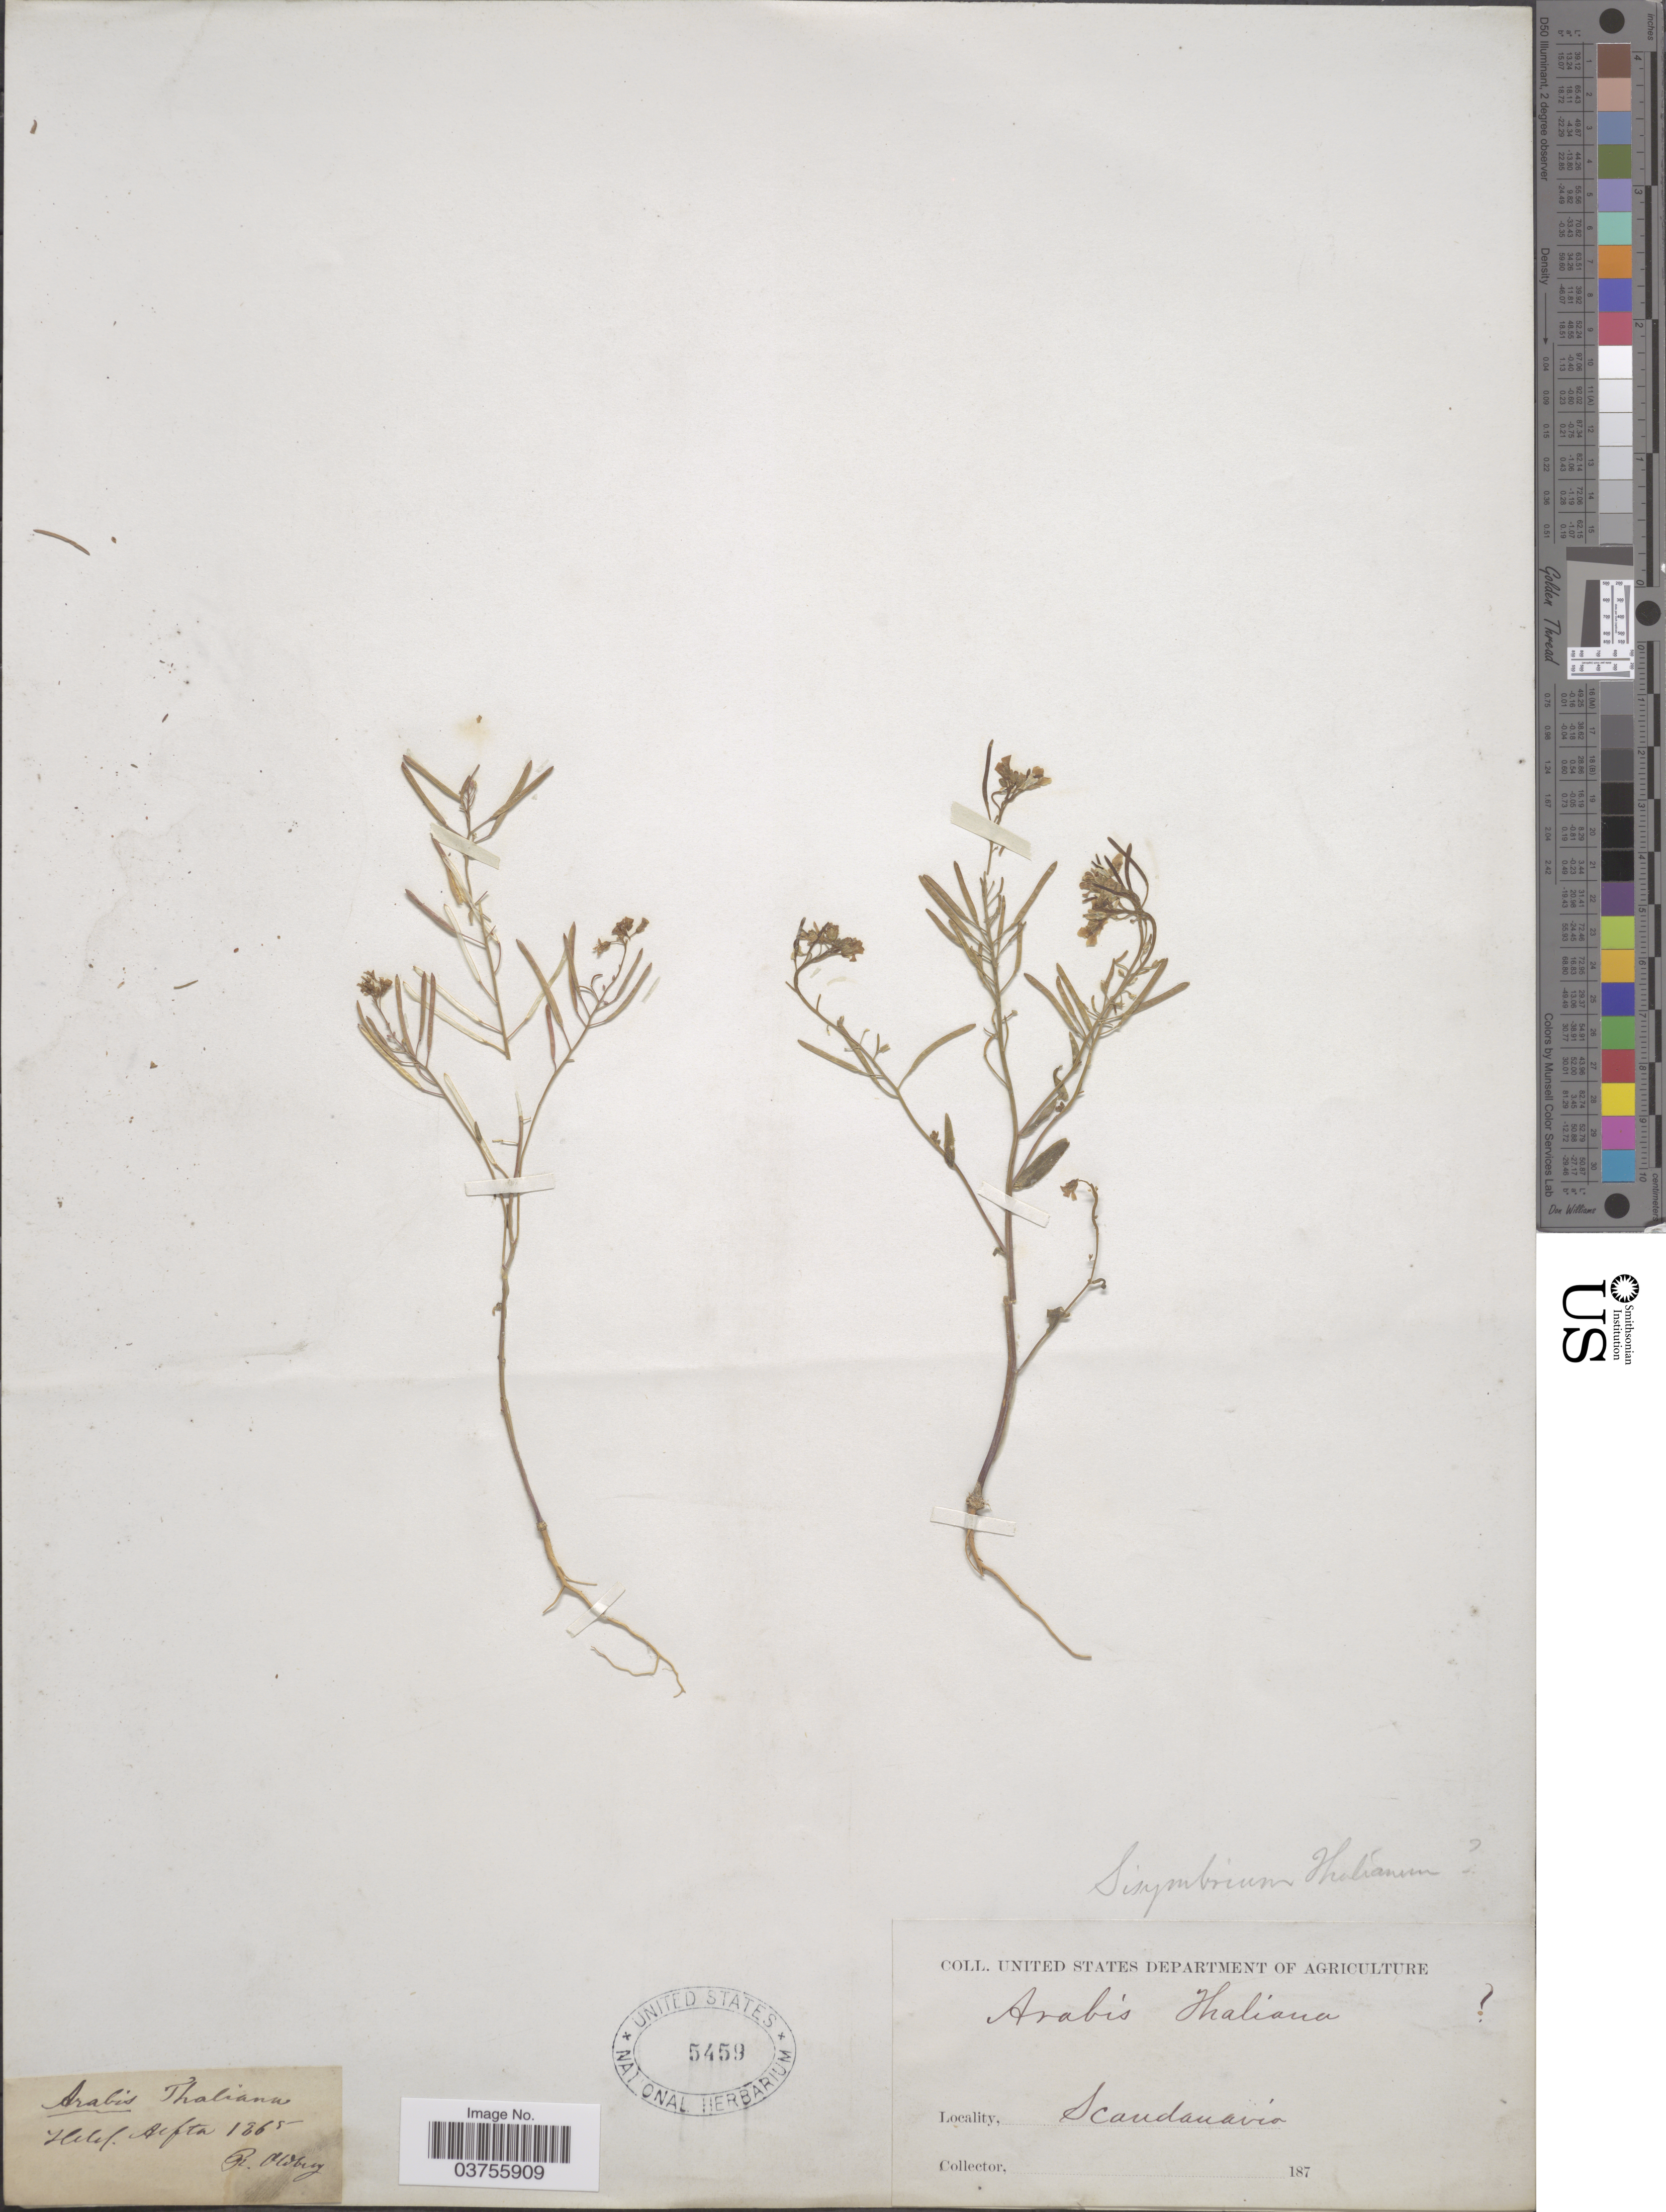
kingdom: Plantae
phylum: Tracheophyta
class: Magnoliopsida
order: Brassicales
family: Brassicaceae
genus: Arabidopsis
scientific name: Arabidopsis thaliana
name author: (L.) Heynh.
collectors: R. Oldberg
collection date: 1865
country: Sweden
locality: Scandanavia. Helsl. Alfta.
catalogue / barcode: US 5459